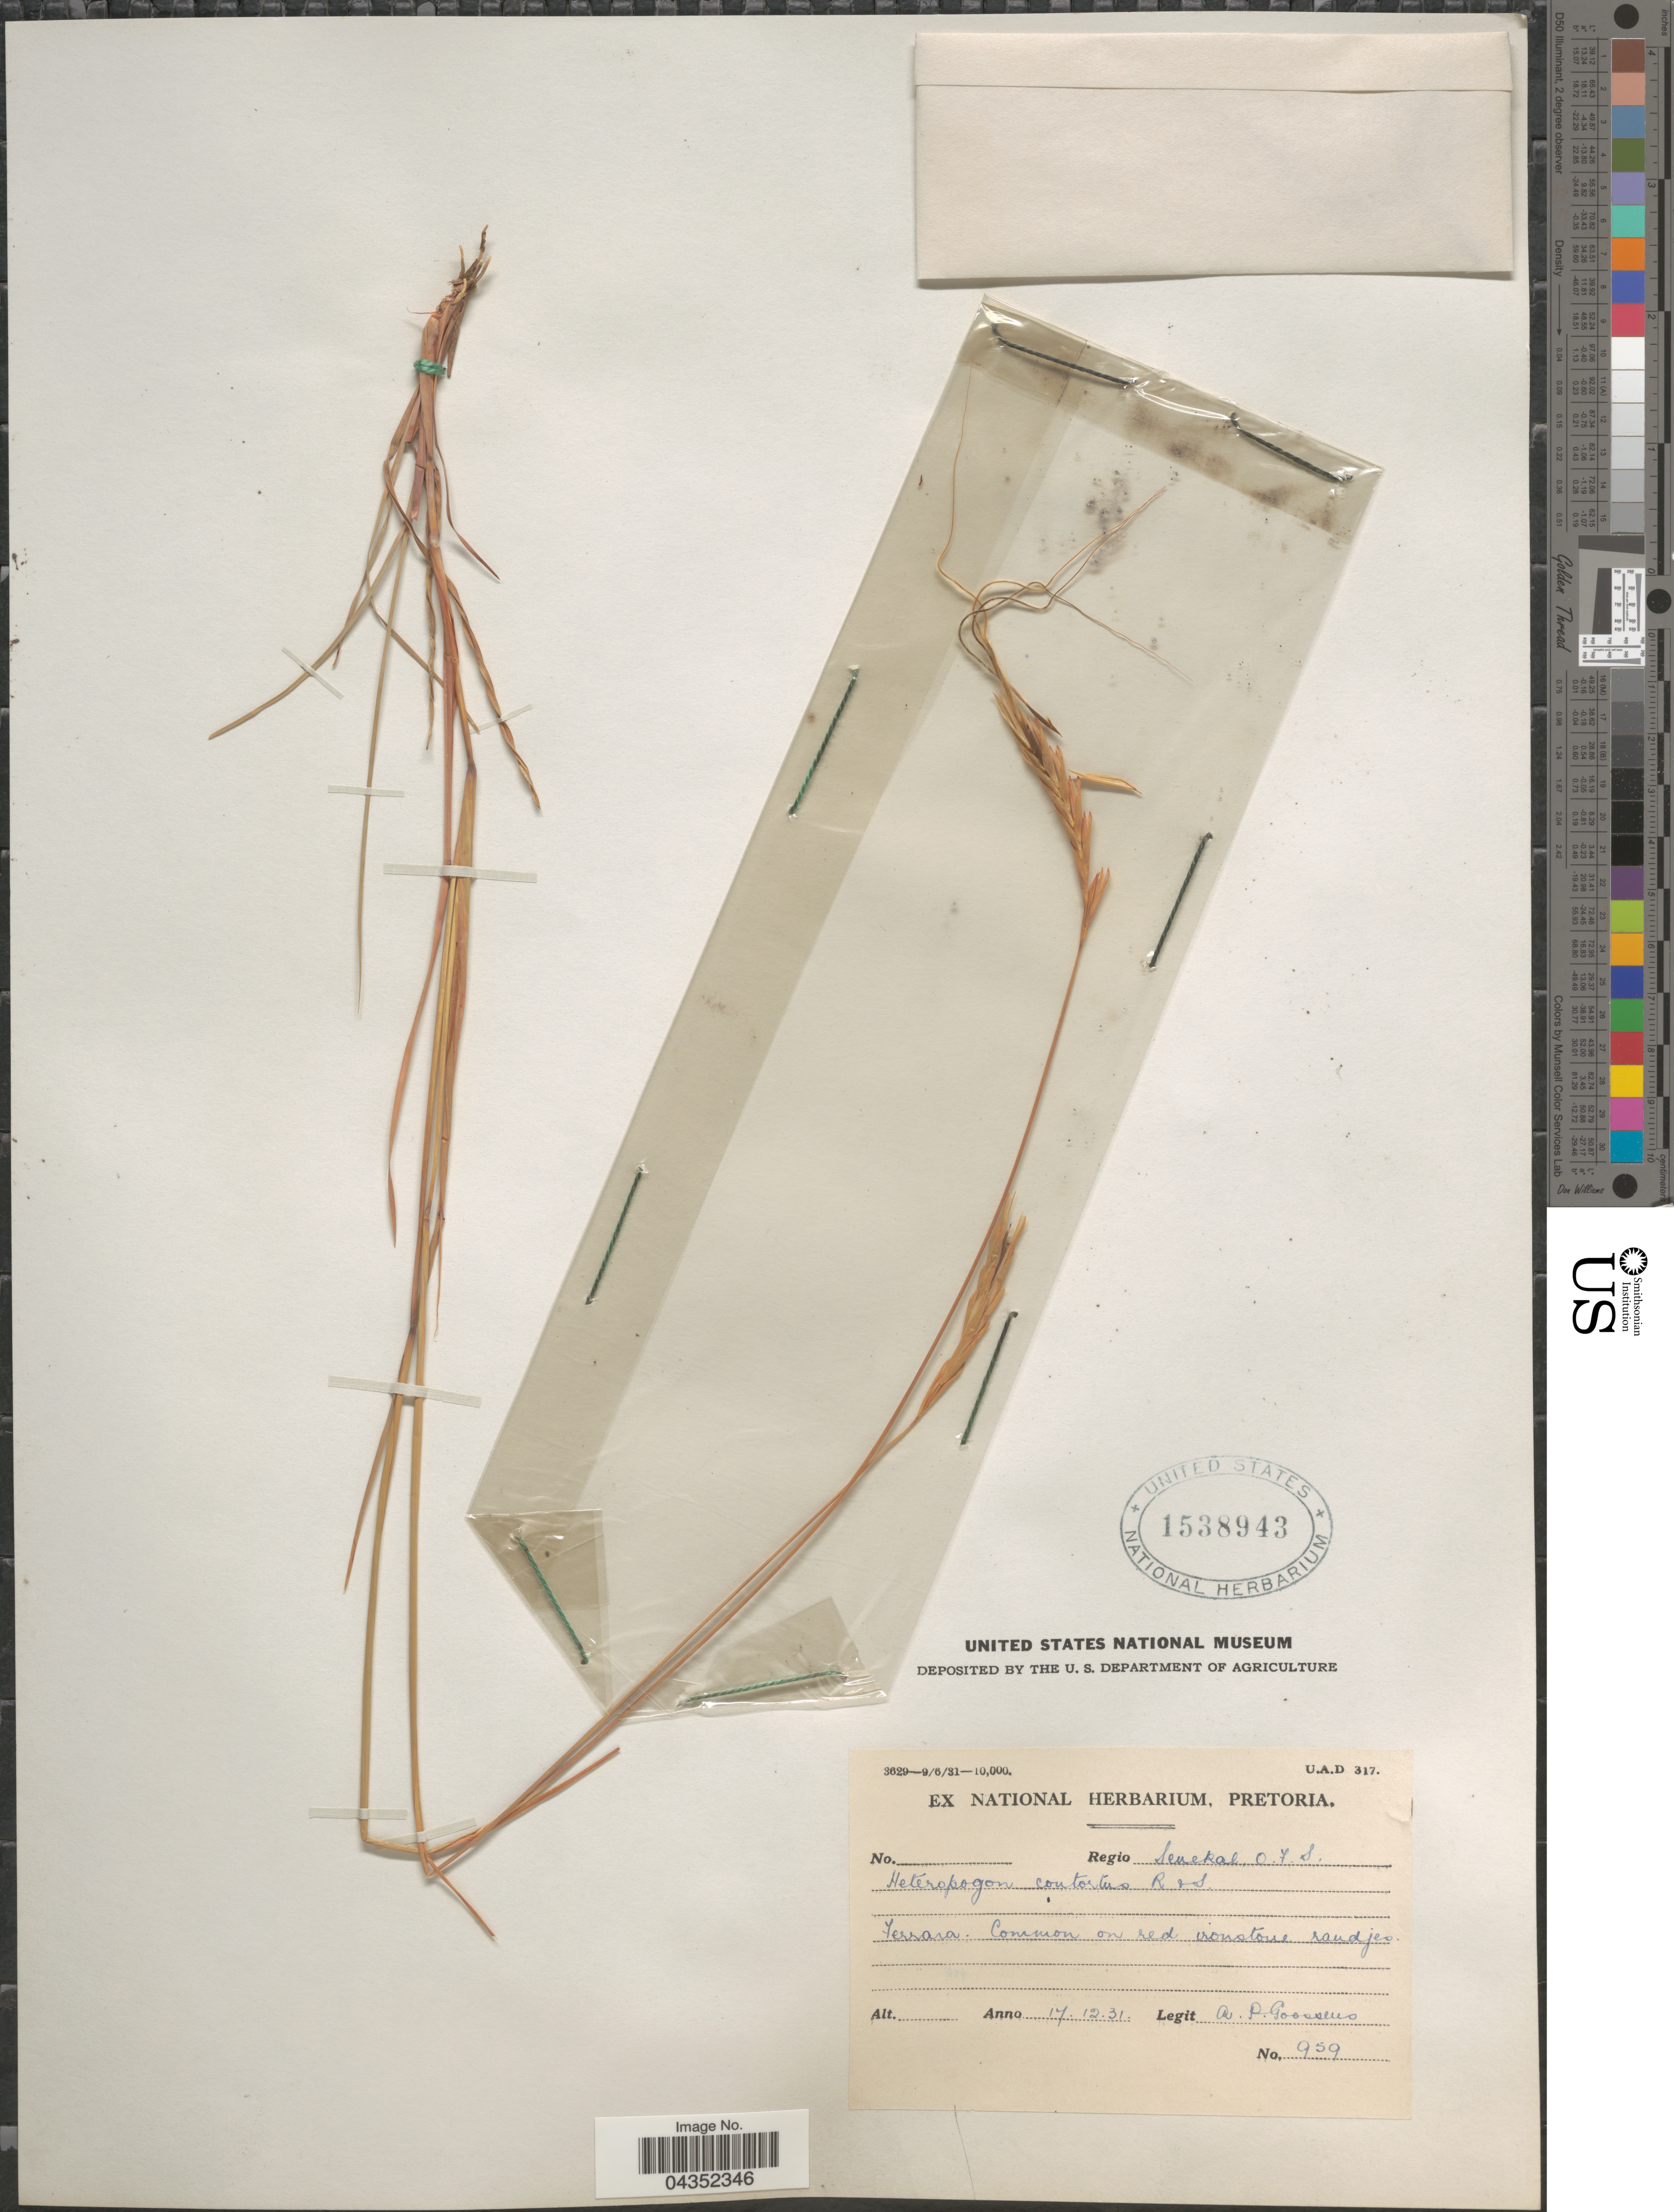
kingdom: Plantae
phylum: Tracheophyta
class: Liliopsida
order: Poales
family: Poaceae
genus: Heteropogon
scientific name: Heteropogon contortus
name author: (L.) P. Beauv. ex Roem. & Schult.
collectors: A. P. G. Goossens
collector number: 959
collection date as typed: Transcribed d/m/y: 17/12/31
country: South Africa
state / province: Free State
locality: Regio Senekal, O.F.S. Ferrara.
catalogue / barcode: US 1538943